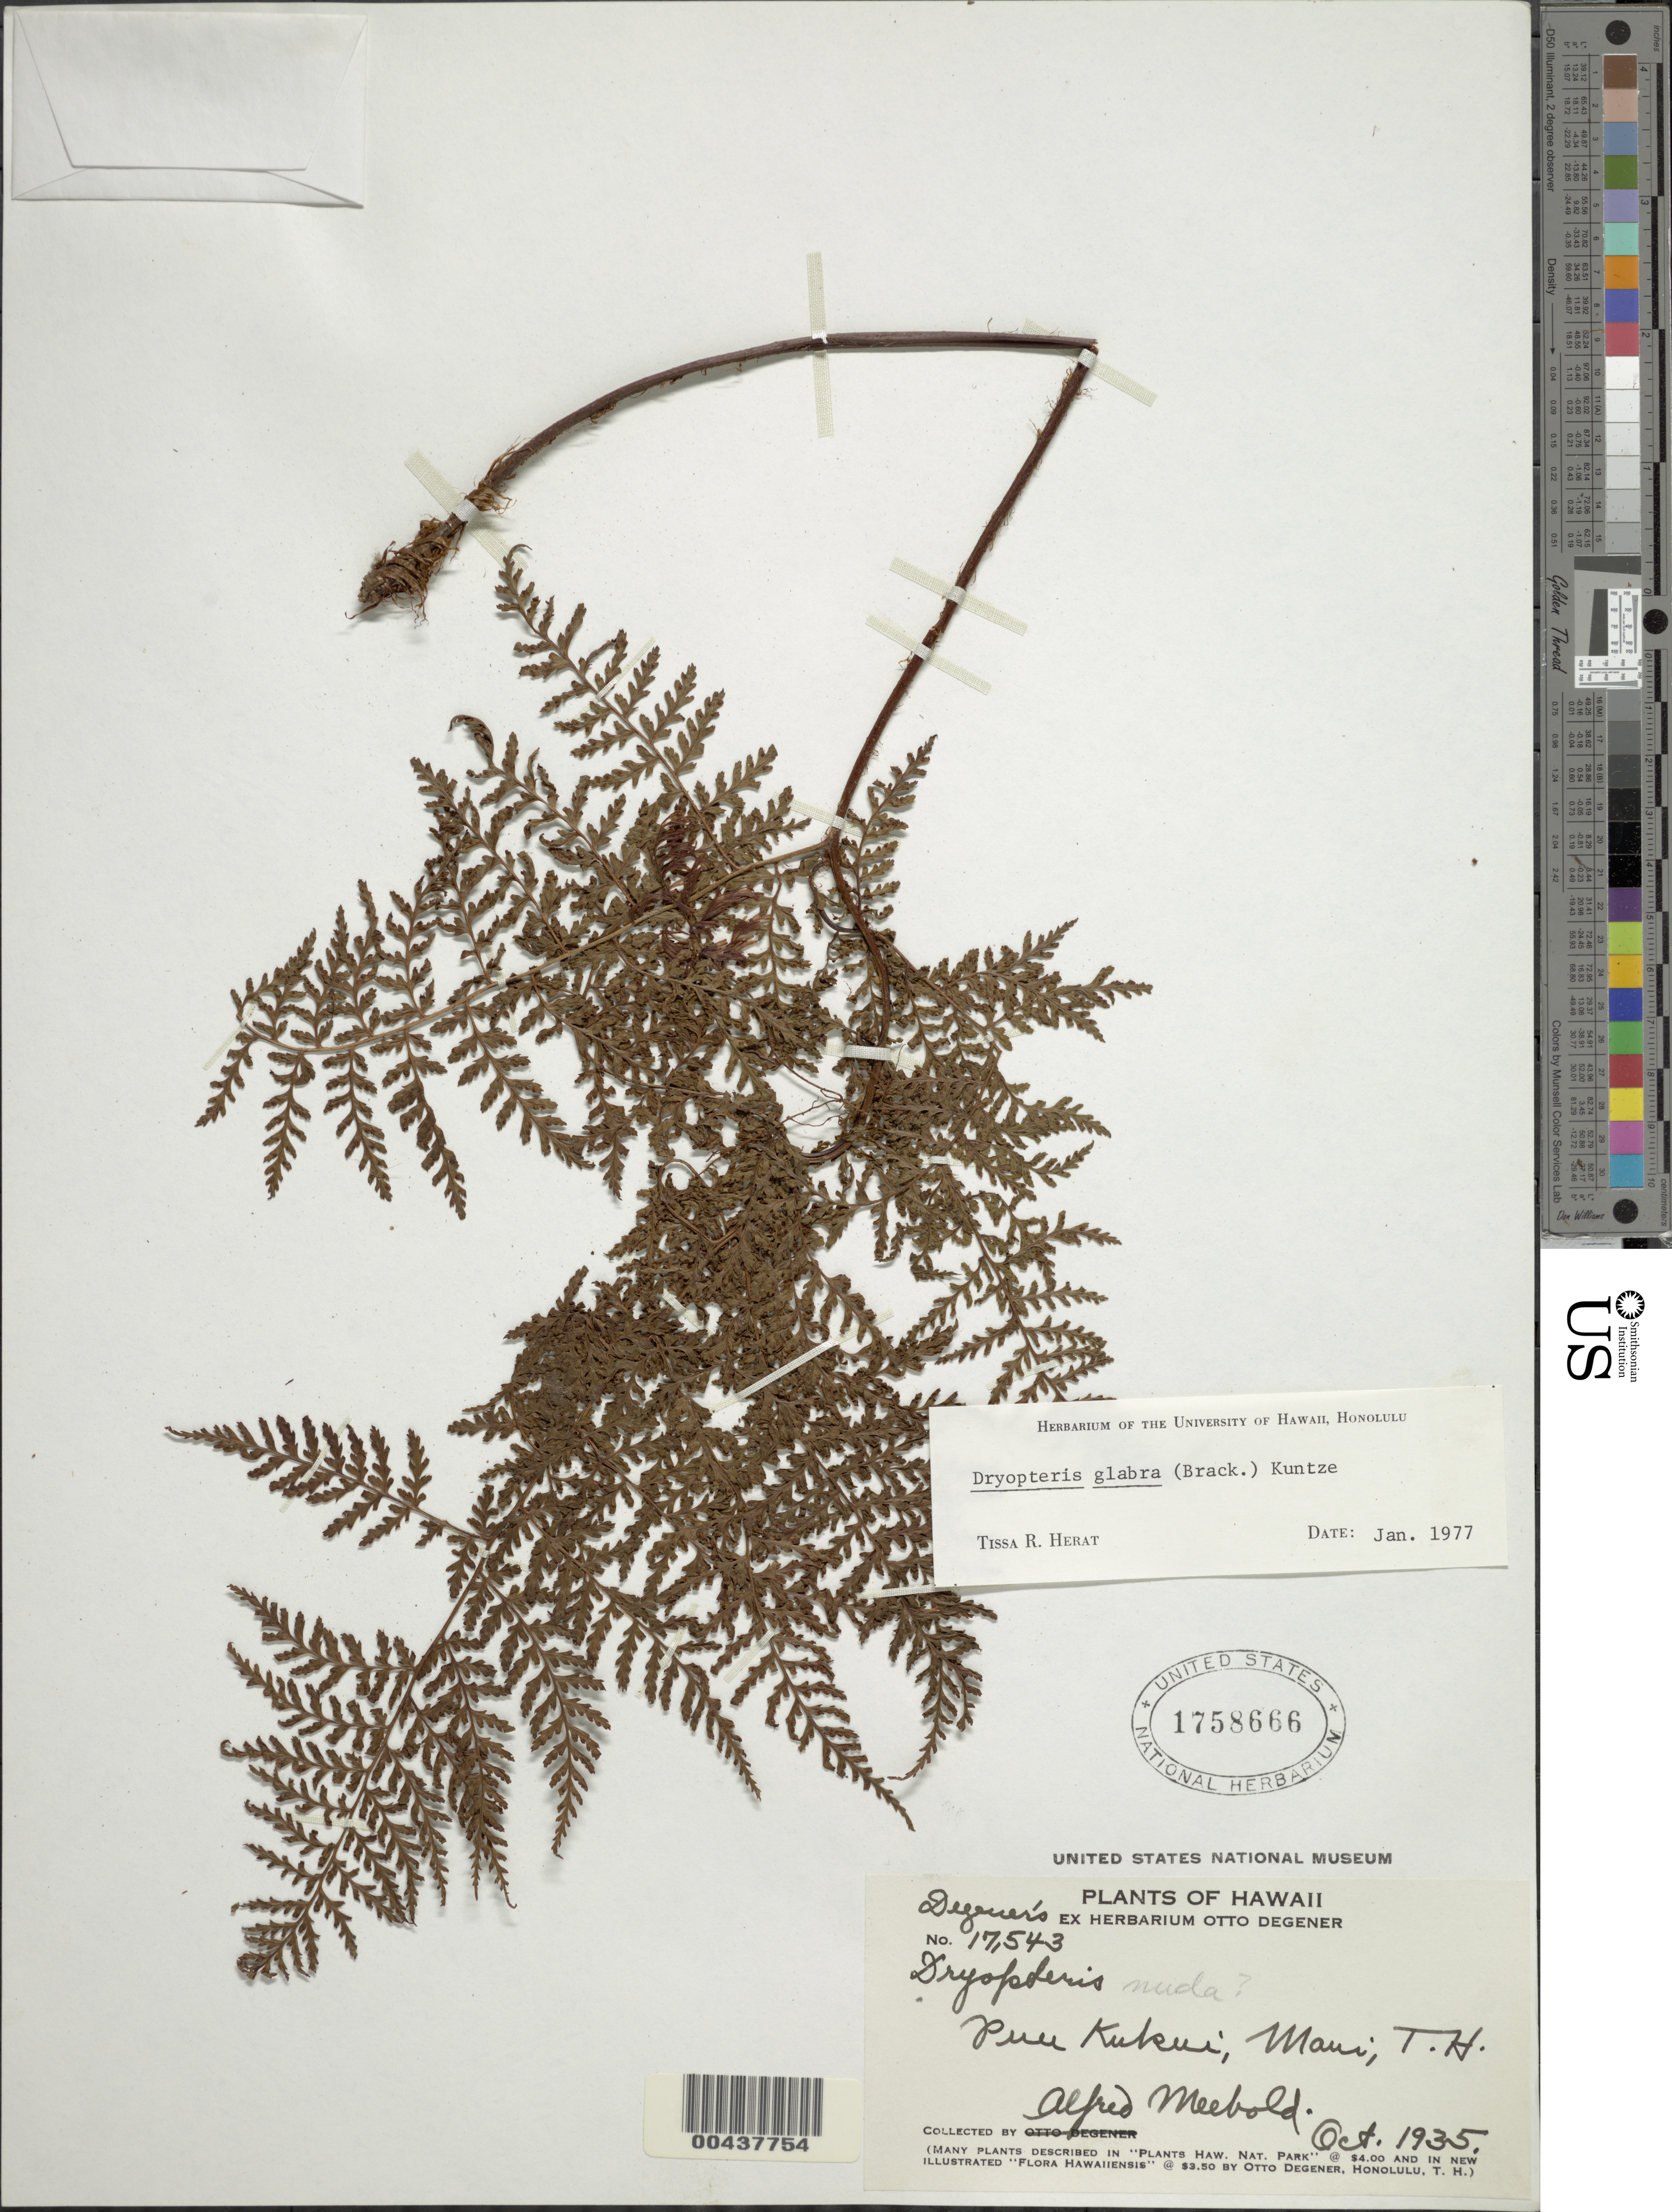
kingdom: Plantae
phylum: Tracheophyta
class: Polypodiopsida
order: Polypodiales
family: Dryopteridaceae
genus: Dryopteris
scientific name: Dryopteris glabra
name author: (Brack.) Kuntze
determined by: Herat, T. R.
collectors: A. Meebold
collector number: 17543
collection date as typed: Oct 1935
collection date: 1935-10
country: United States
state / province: Hawaii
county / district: Maui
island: Maui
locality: Puu Kukui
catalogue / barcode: US 1758666